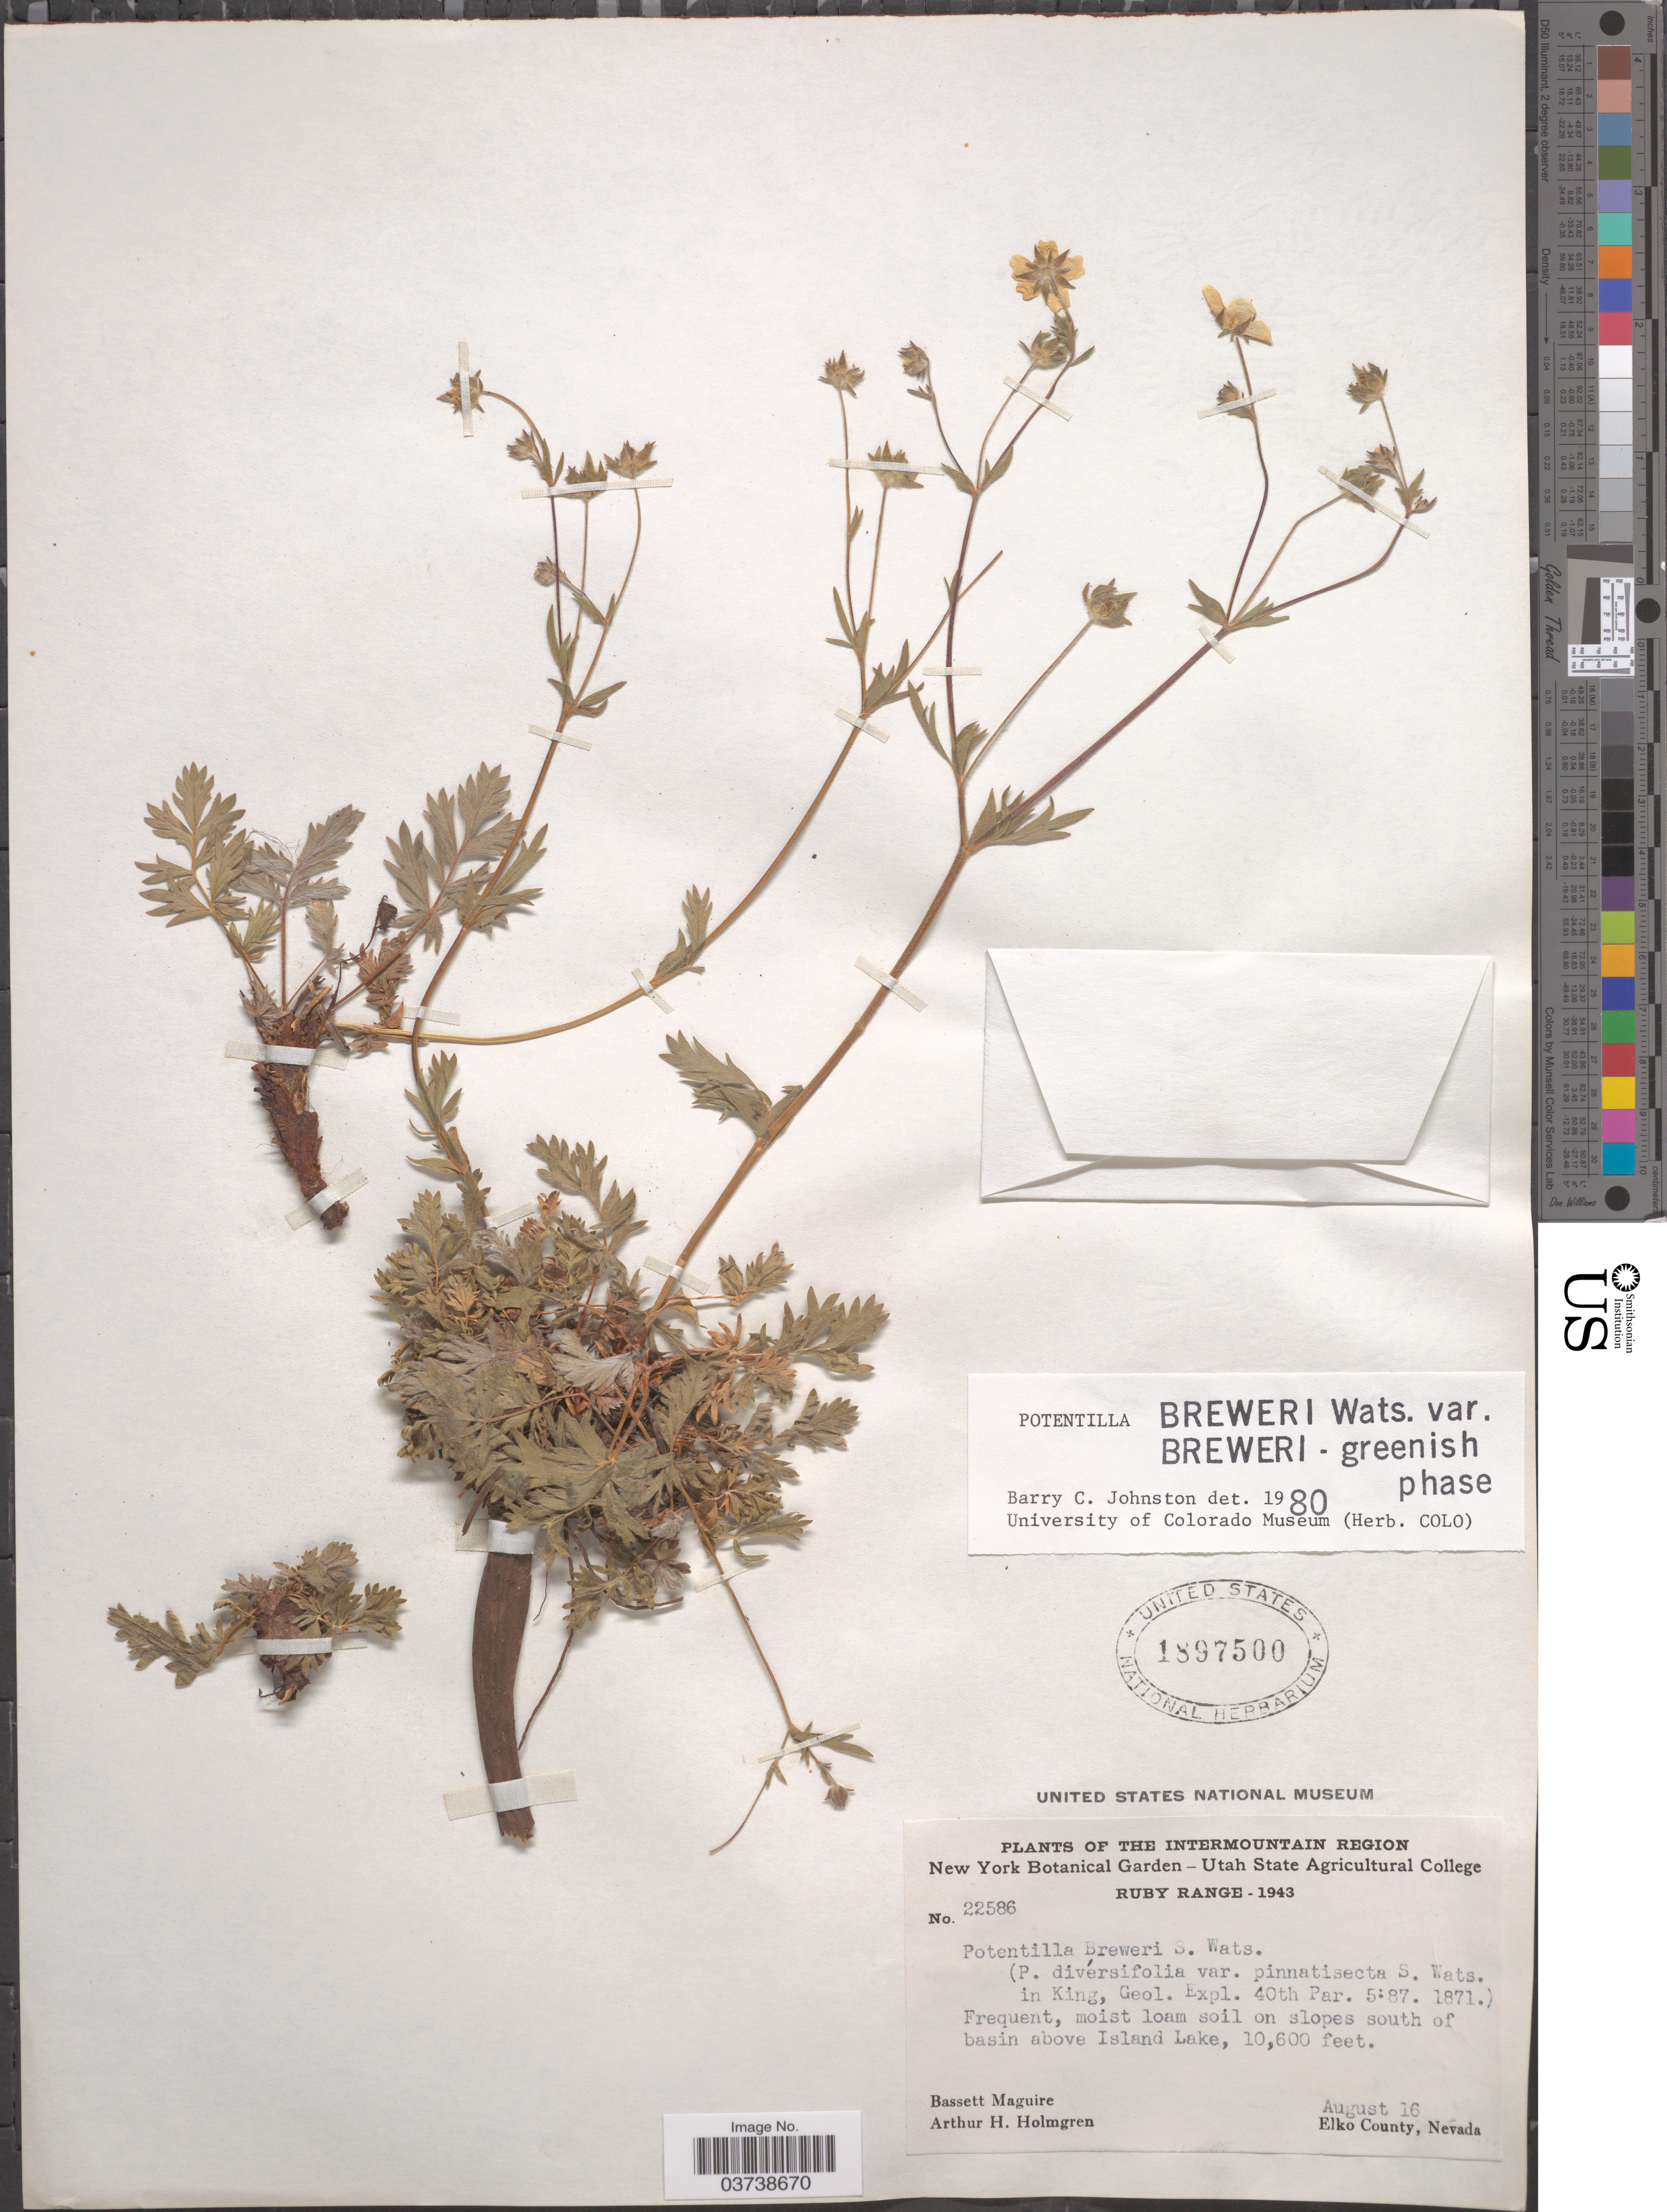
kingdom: Plantae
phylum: Tracheophyta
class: Magnoliopsida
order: Rosales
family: Rosaceae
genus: Potentilla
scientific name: Potentilla breweri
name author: S. Watson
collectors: B. Maguire & A. H. Holmgren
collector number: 22586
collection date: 1943-08-16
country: United States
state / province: Nevada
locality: The Intermountain Region. Ruby Range [unsure placement] On slopes south of basin above Island Lake. Elko County.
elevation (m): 3231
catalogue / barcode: US 1897500